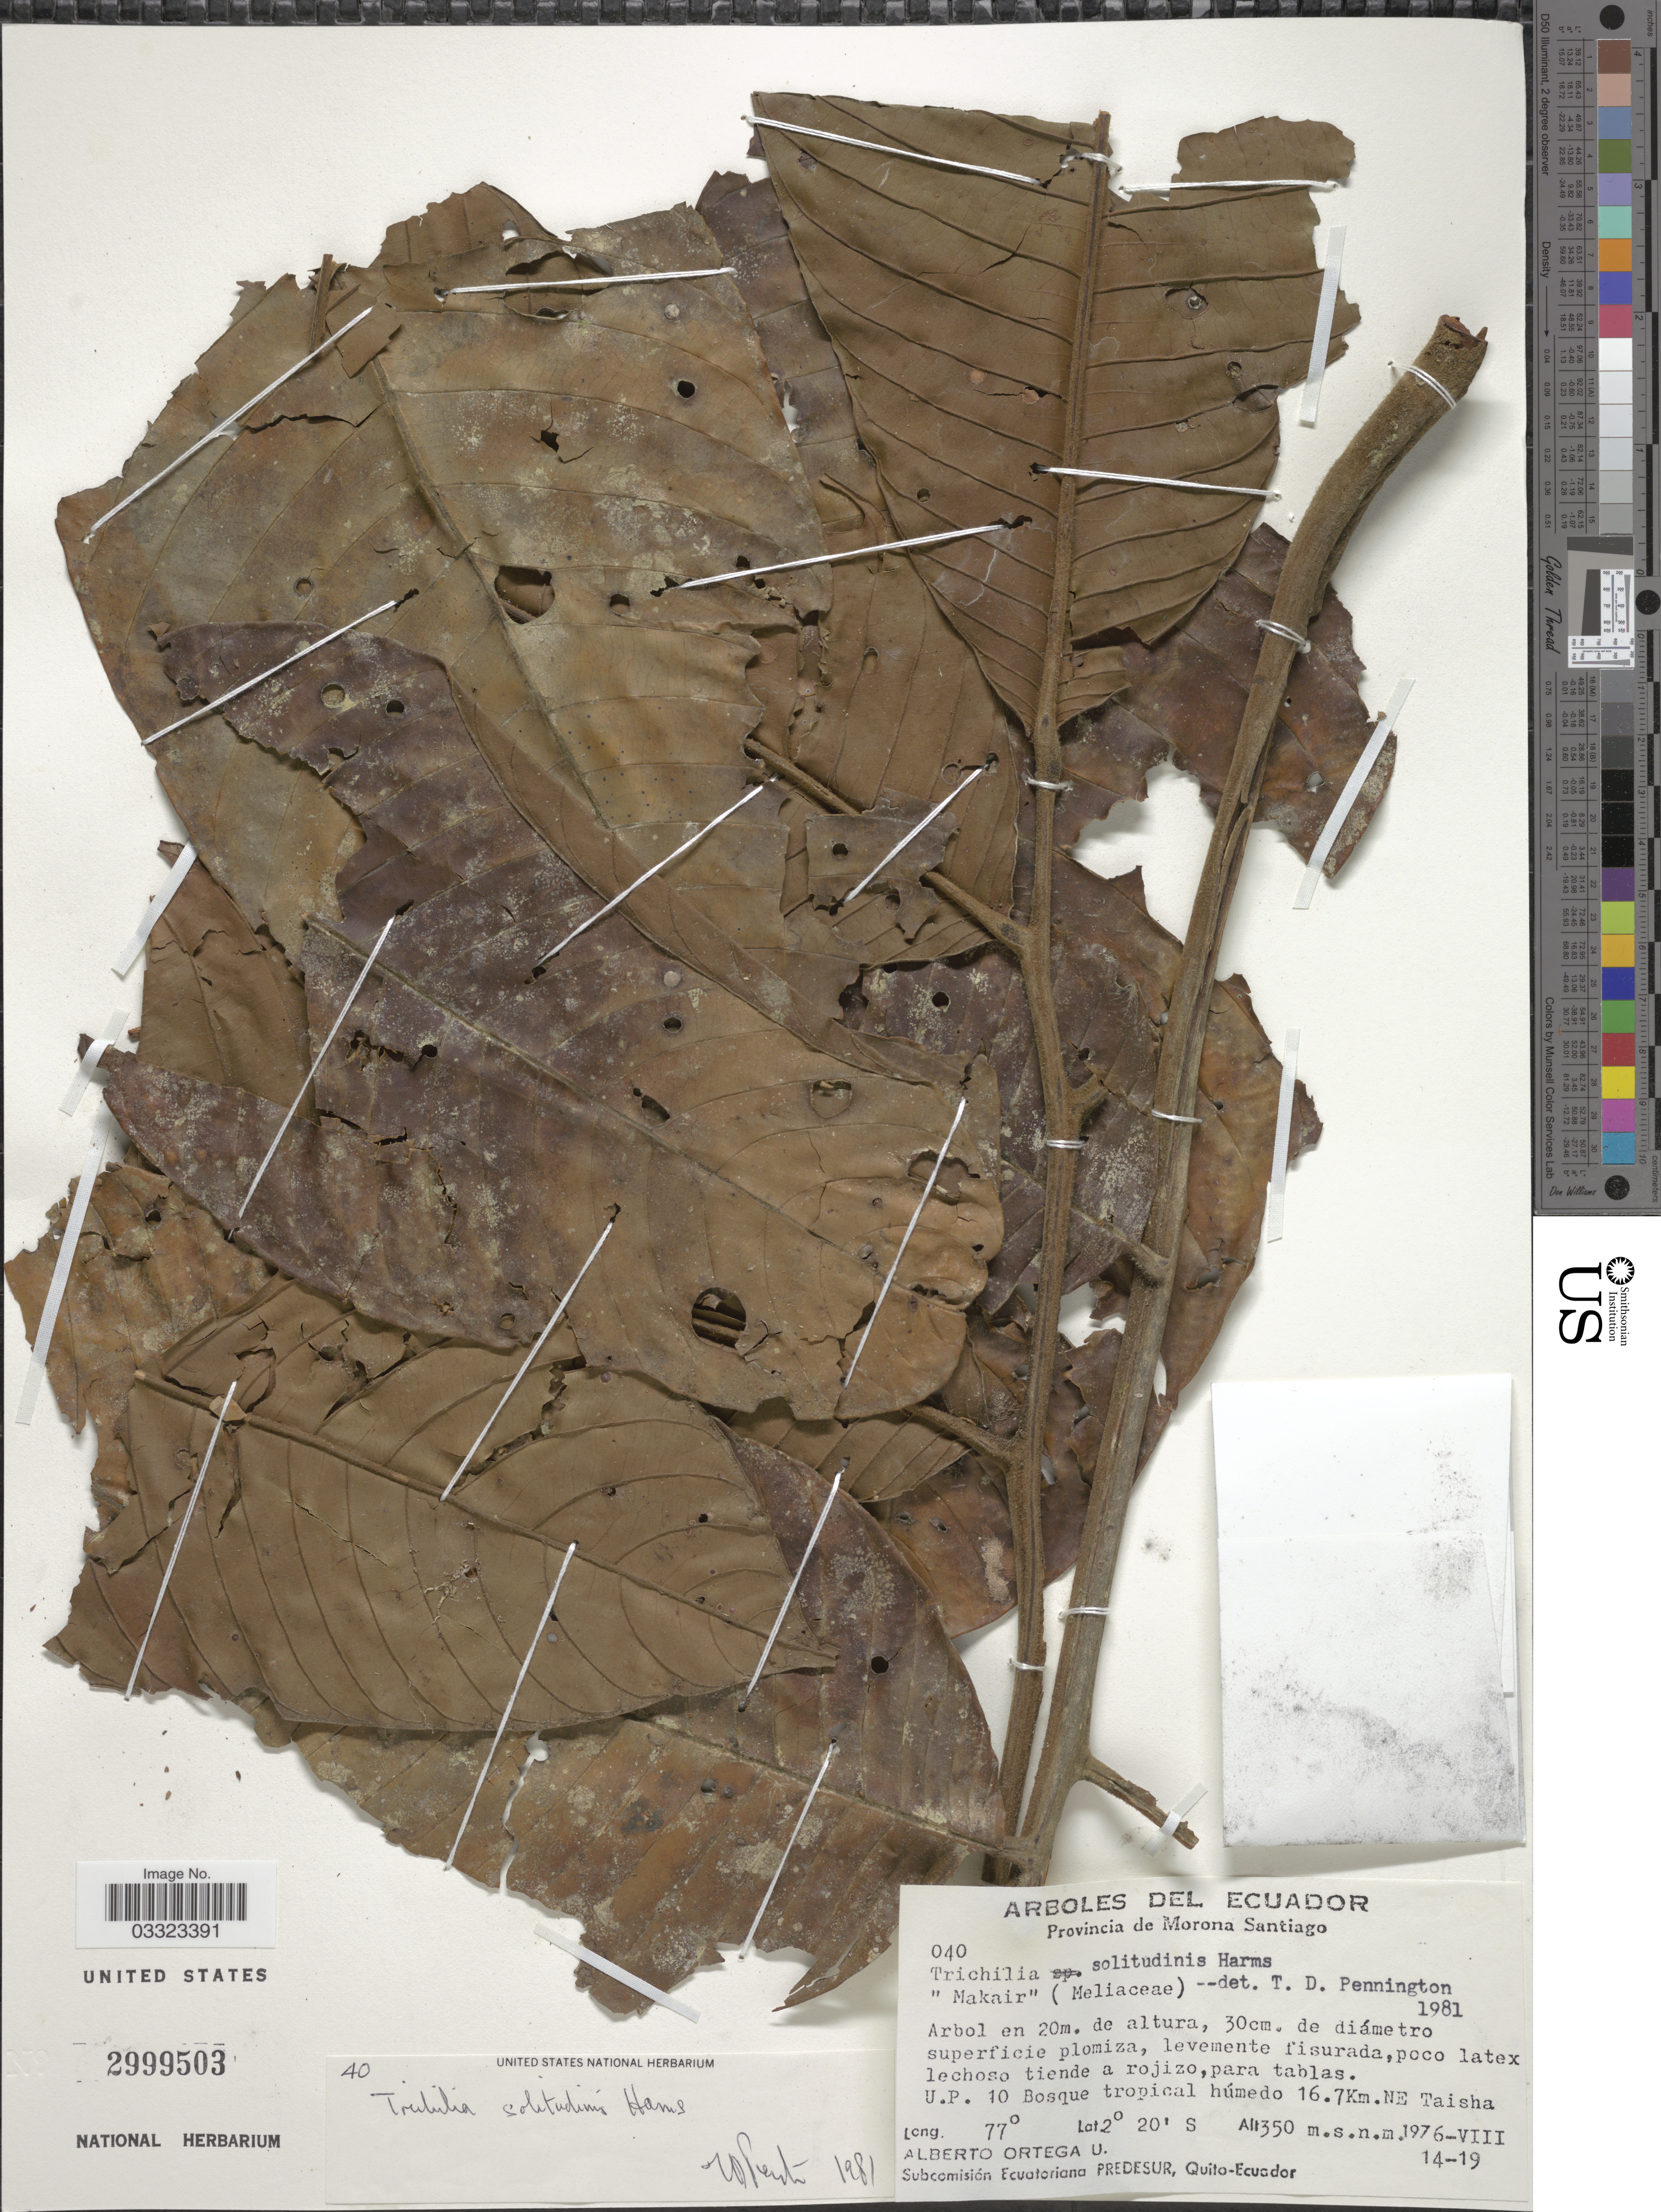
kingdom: Plantae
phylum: Tracheophyta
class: Magnoliopsida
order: Sapindales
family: Meliaceae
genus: Trichilia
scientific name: Trichilia solitudinis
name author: Harms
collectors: A. T. Ortega U.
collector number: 040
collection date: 1976-08-14/1976-08-19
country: Ecuador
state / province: Morona-Santiago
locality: U.P. 10 Bosque tropical húmedo 16.7Km. NE Taisha.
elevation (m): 350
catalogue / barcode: US 2999503